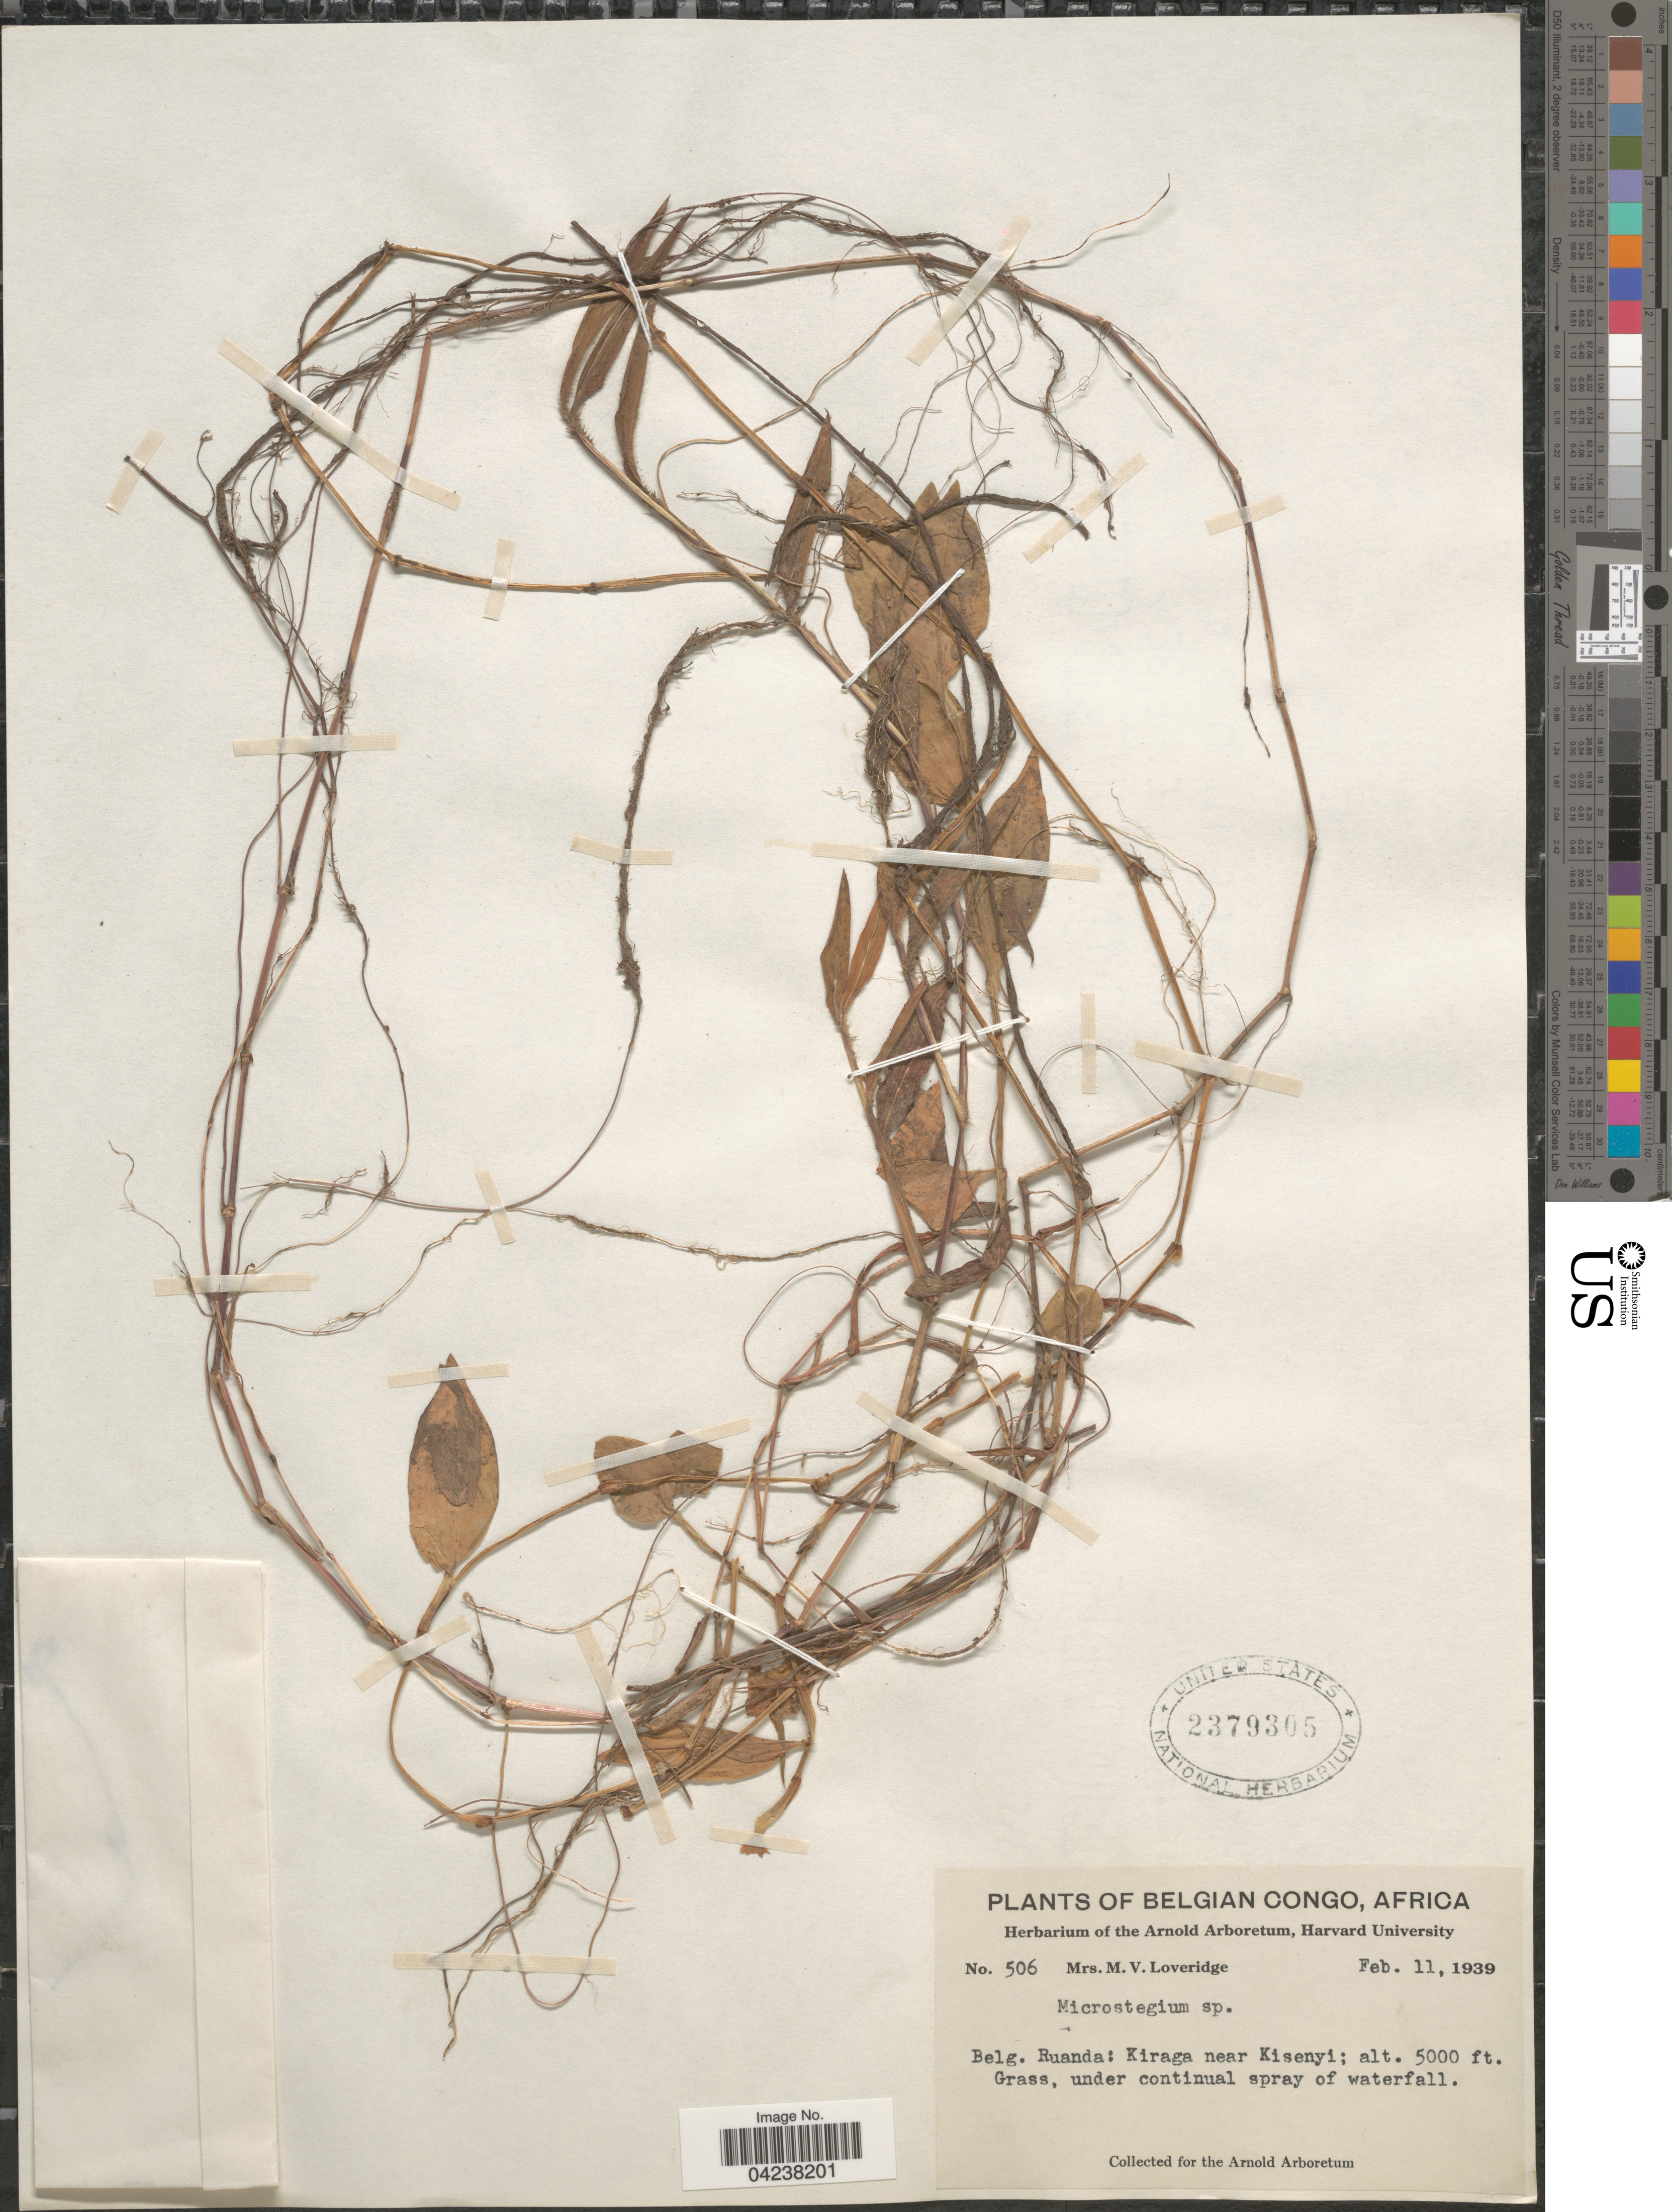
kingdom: Plantae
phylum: Tracheophyta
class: Liliopsida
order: Poales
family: Poaceae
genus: Microstegium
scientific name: Microstegium nudum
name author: (Trin.) A. Camus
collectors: M. Loveridge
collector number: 506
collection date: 1939-02-11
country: Rwanda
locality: Belg. Ruanda: Kiraga near Kisenyi.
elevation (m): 1524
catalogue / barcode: US 2379305